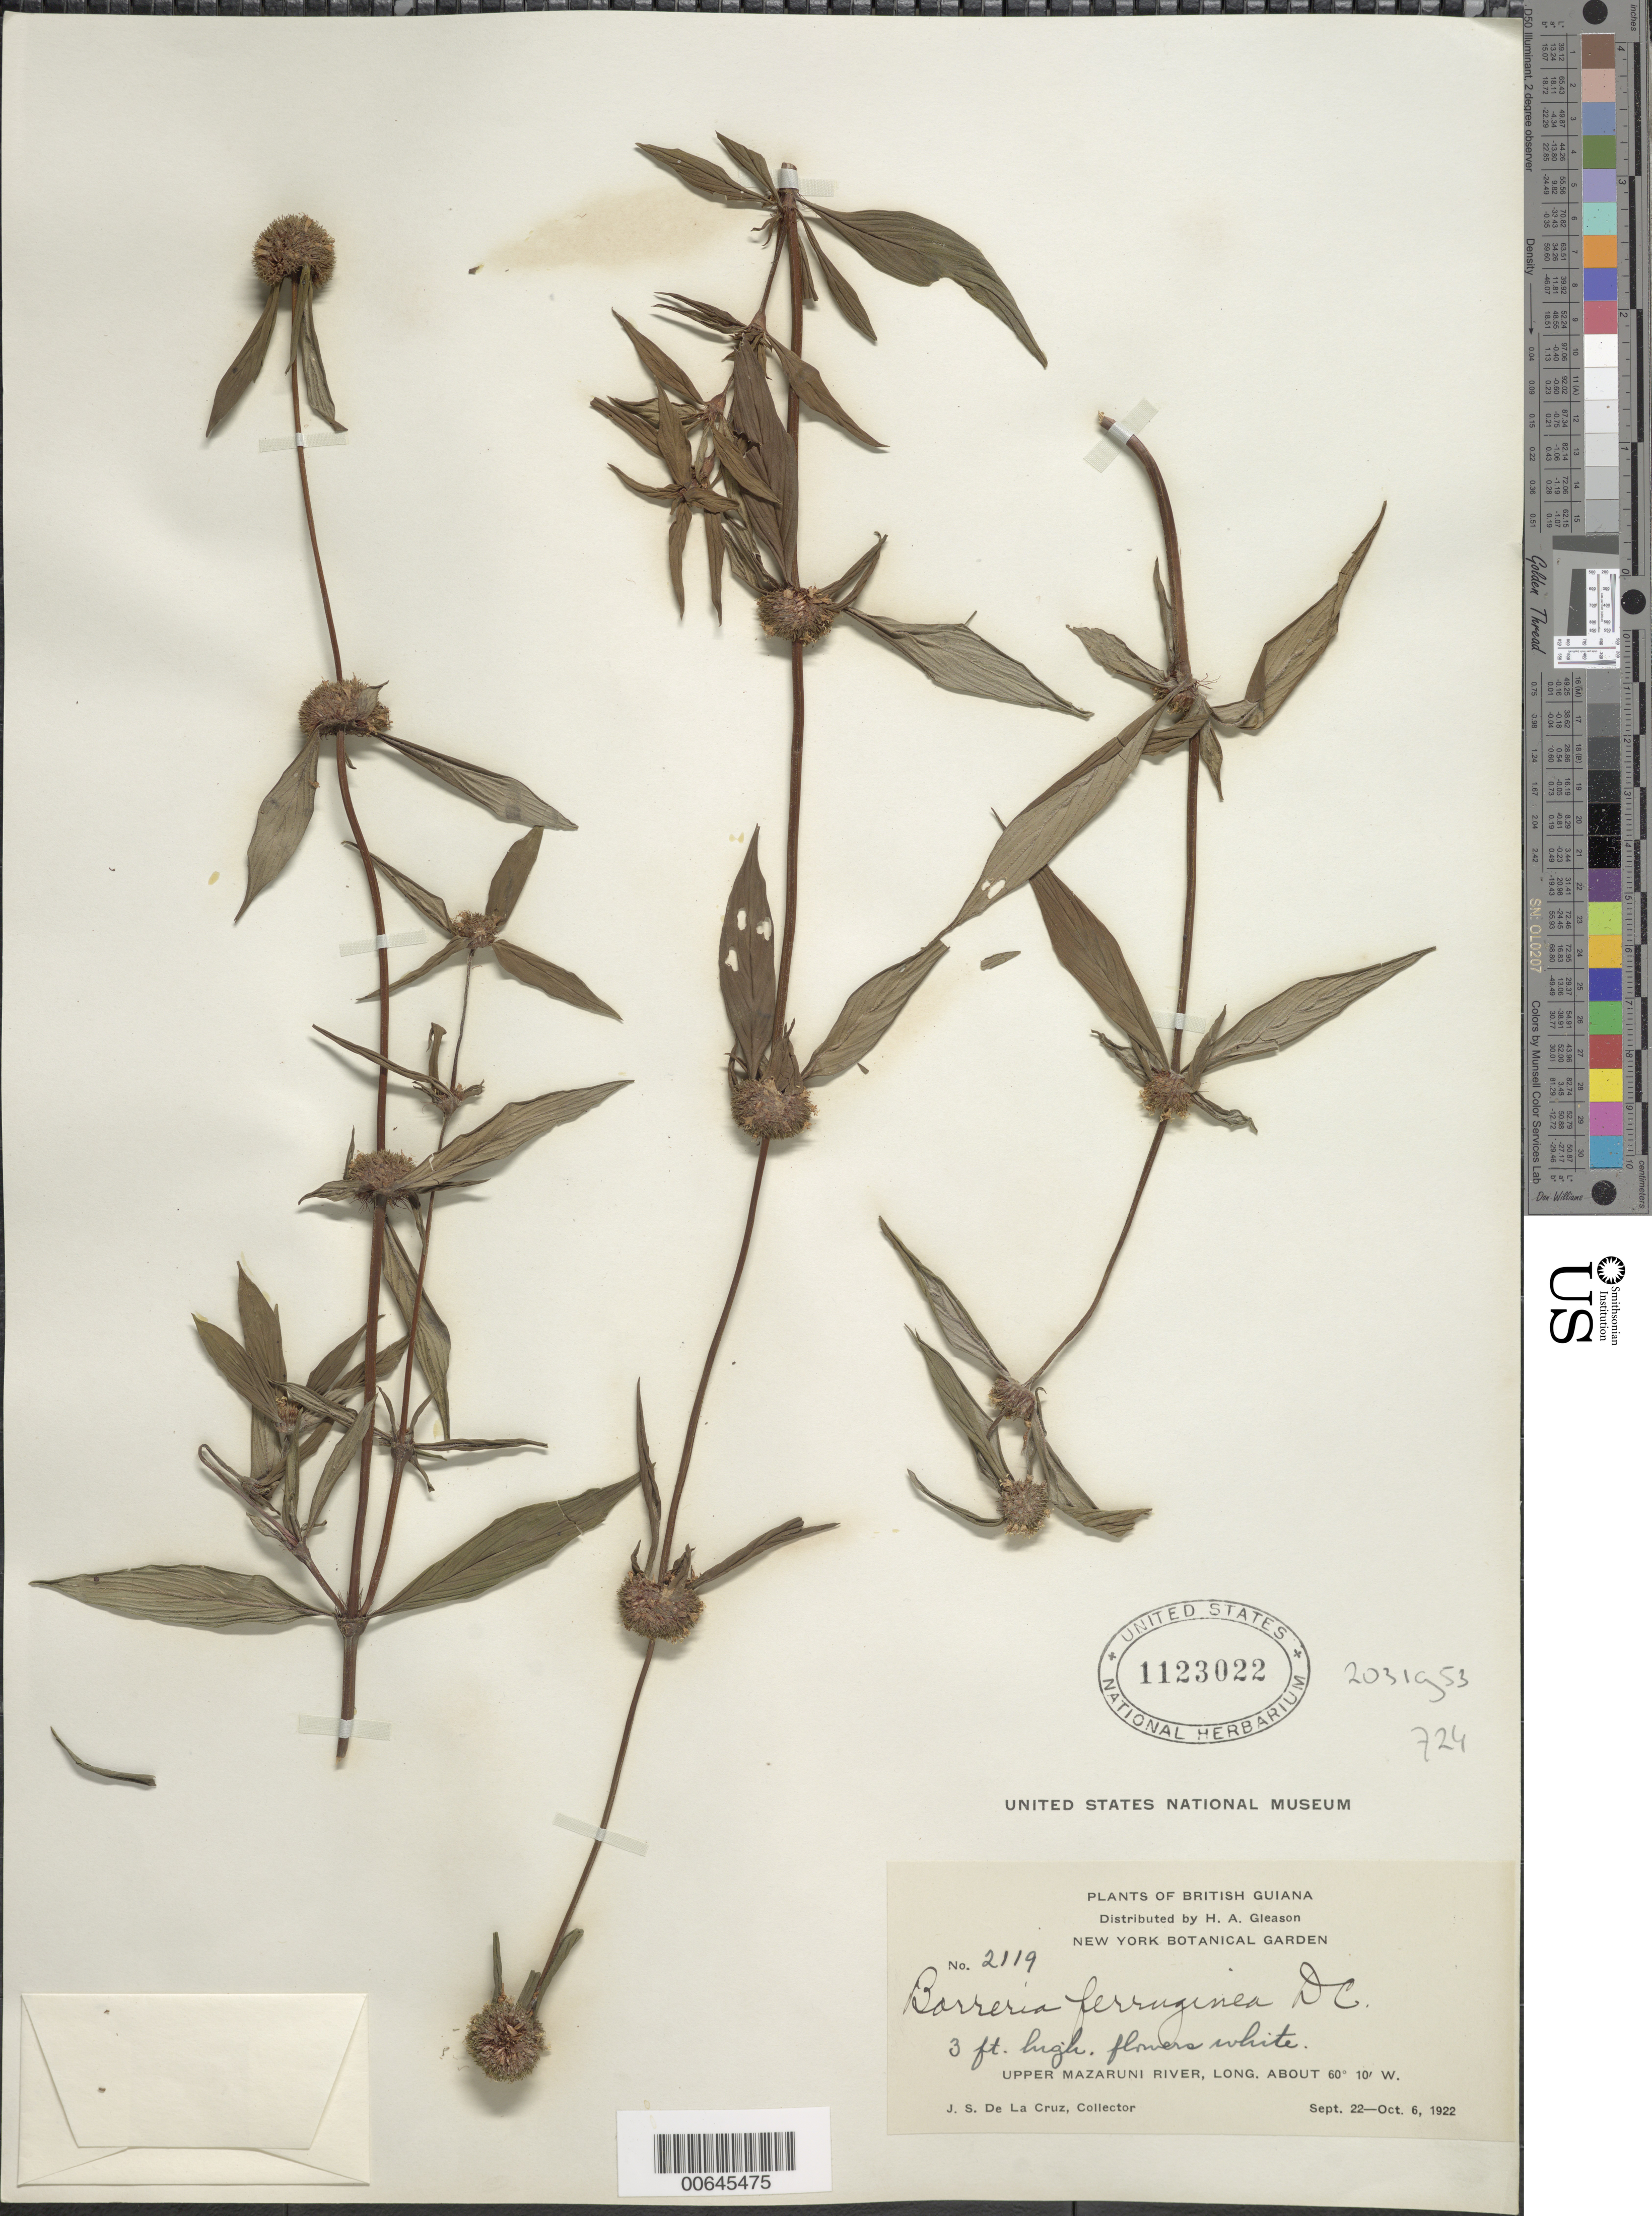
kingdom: Plantae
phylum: Tracheophyta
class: Magnoliopsida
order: Gentianales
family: Rubiaceae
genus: Spermacoce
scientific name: Spermacoce capitata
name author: Ruiz & Pav.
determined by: Delprete, P. G., Herb. de Guyane Cay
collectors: J. S. de la Cruz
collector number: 2119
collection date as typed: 22-Sep-22 to 6-Oct-22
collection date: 1922-09-22/1922-10-06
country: Guyana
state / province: Cuyuni-Mazaruni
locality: Upper Mazaruni R.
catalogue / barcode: US 1123022